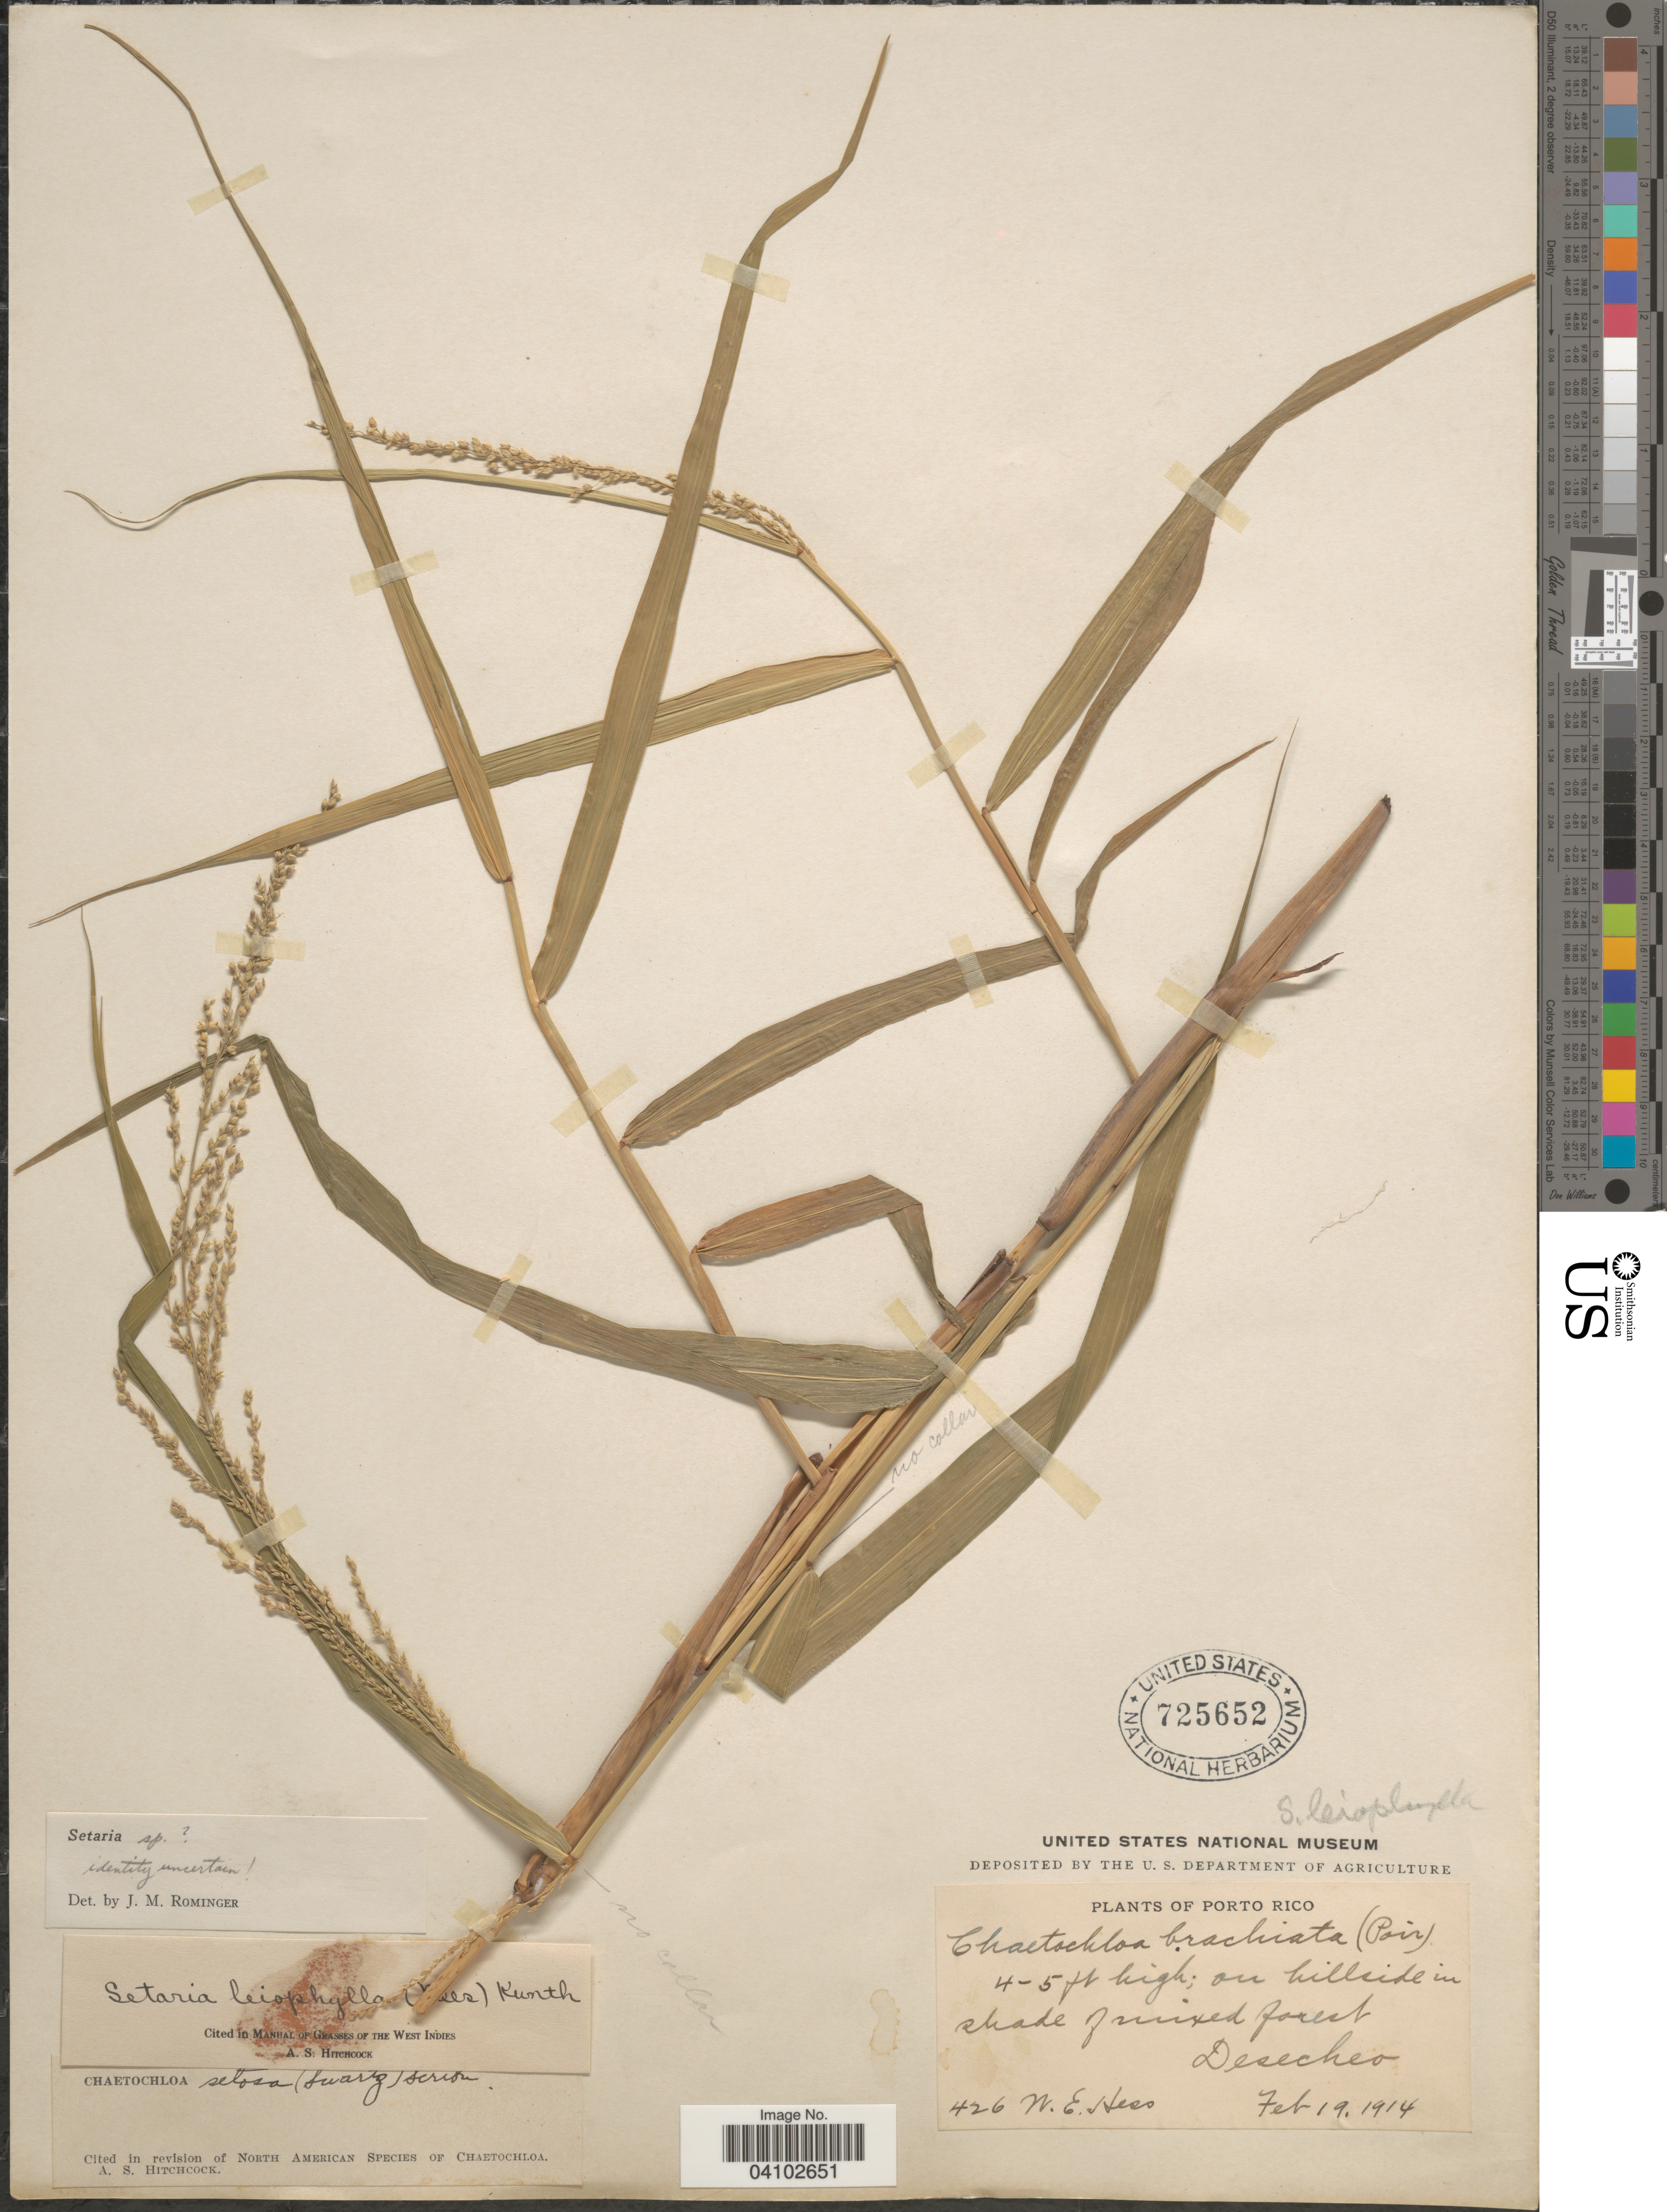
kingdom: Plantae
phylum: Tracheophyta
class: Liliopsida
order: Poales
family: Poaceae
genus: Setaria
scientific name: Setaria setosa var. leiophylla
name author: (Nees) Arechav.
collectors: W. Hess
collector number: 426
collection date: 1914-02-19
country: Puerto Rico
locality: Desecheo.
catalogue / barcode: US 725652